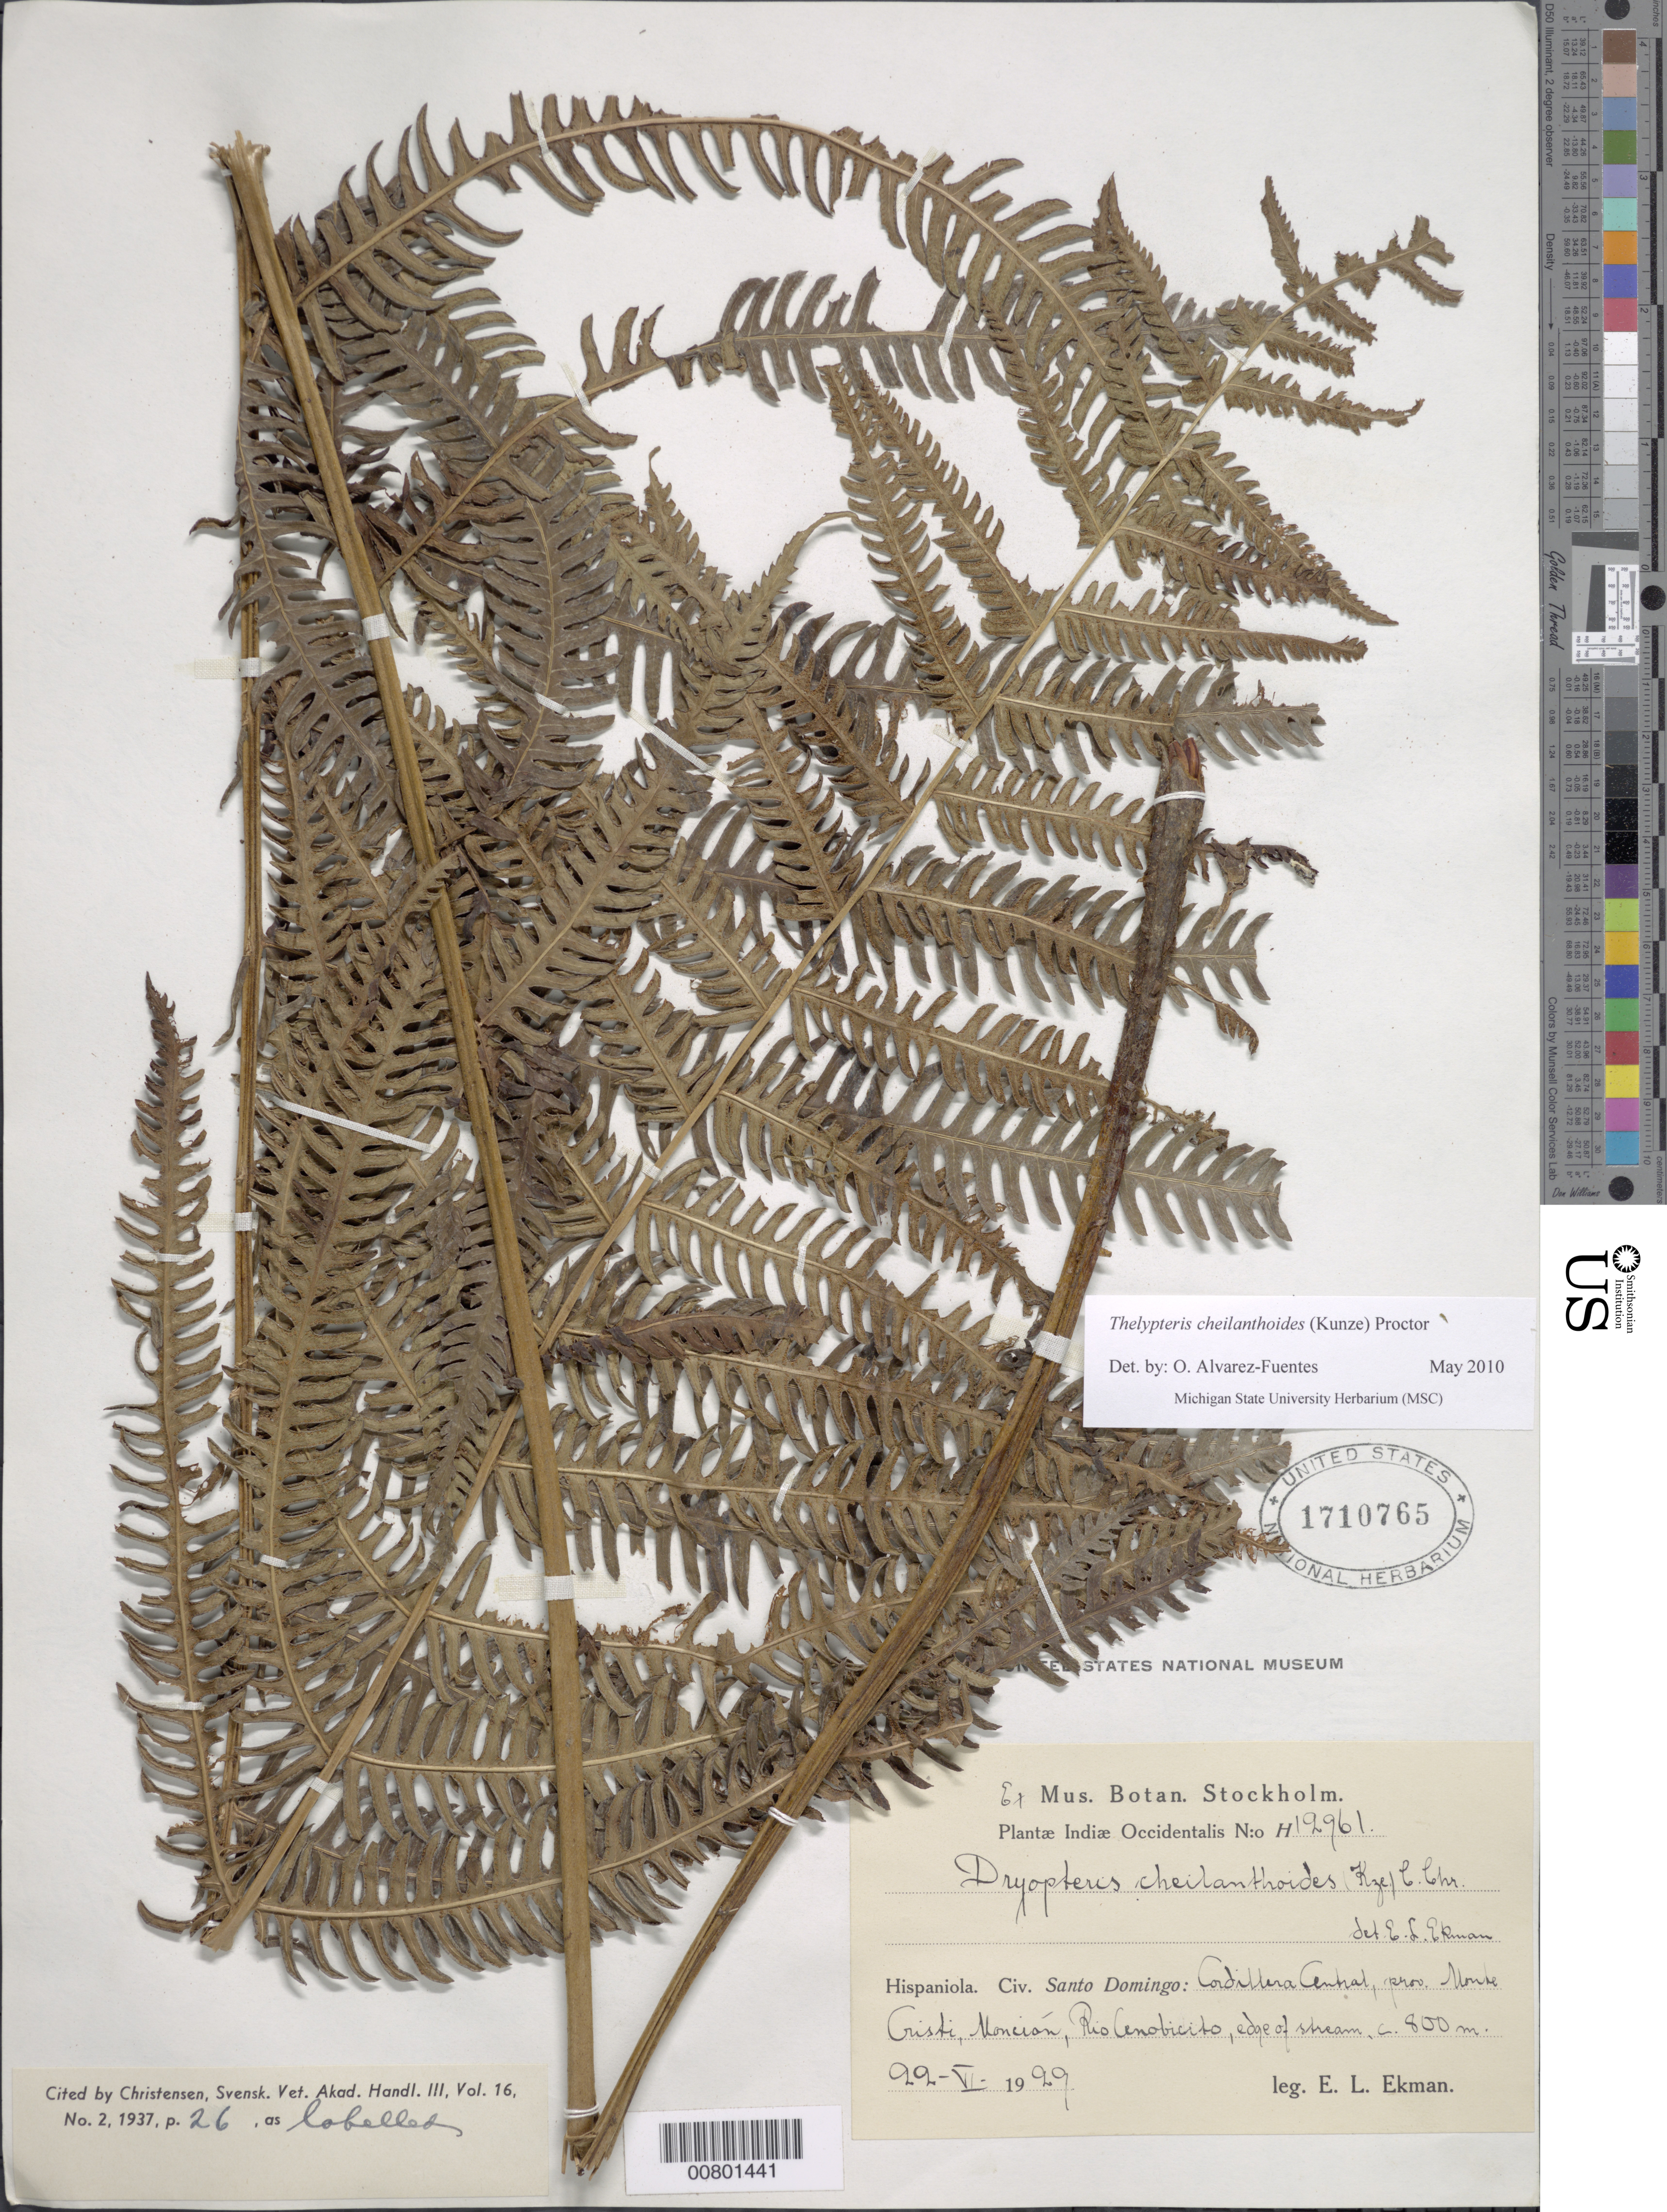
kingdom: Plantae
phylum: Tracheophyta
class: Polypodiopsida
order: Polypodiales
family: Thelypteridaceae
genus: Amauropelta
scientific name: Amauropelta cheilanthoides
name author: (Kunze) Á. Löve & D. Löve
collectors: E. L. Ekman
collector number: H 12961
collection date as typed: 22 Jun 1929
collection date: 1929-06-22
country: Dominican Republic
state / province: Monte Cristi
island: Hispaniola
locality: Cordillera Central, Monción, Rio Cenobicito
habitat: Edge of stream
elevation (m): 800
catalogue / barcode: US 1710765